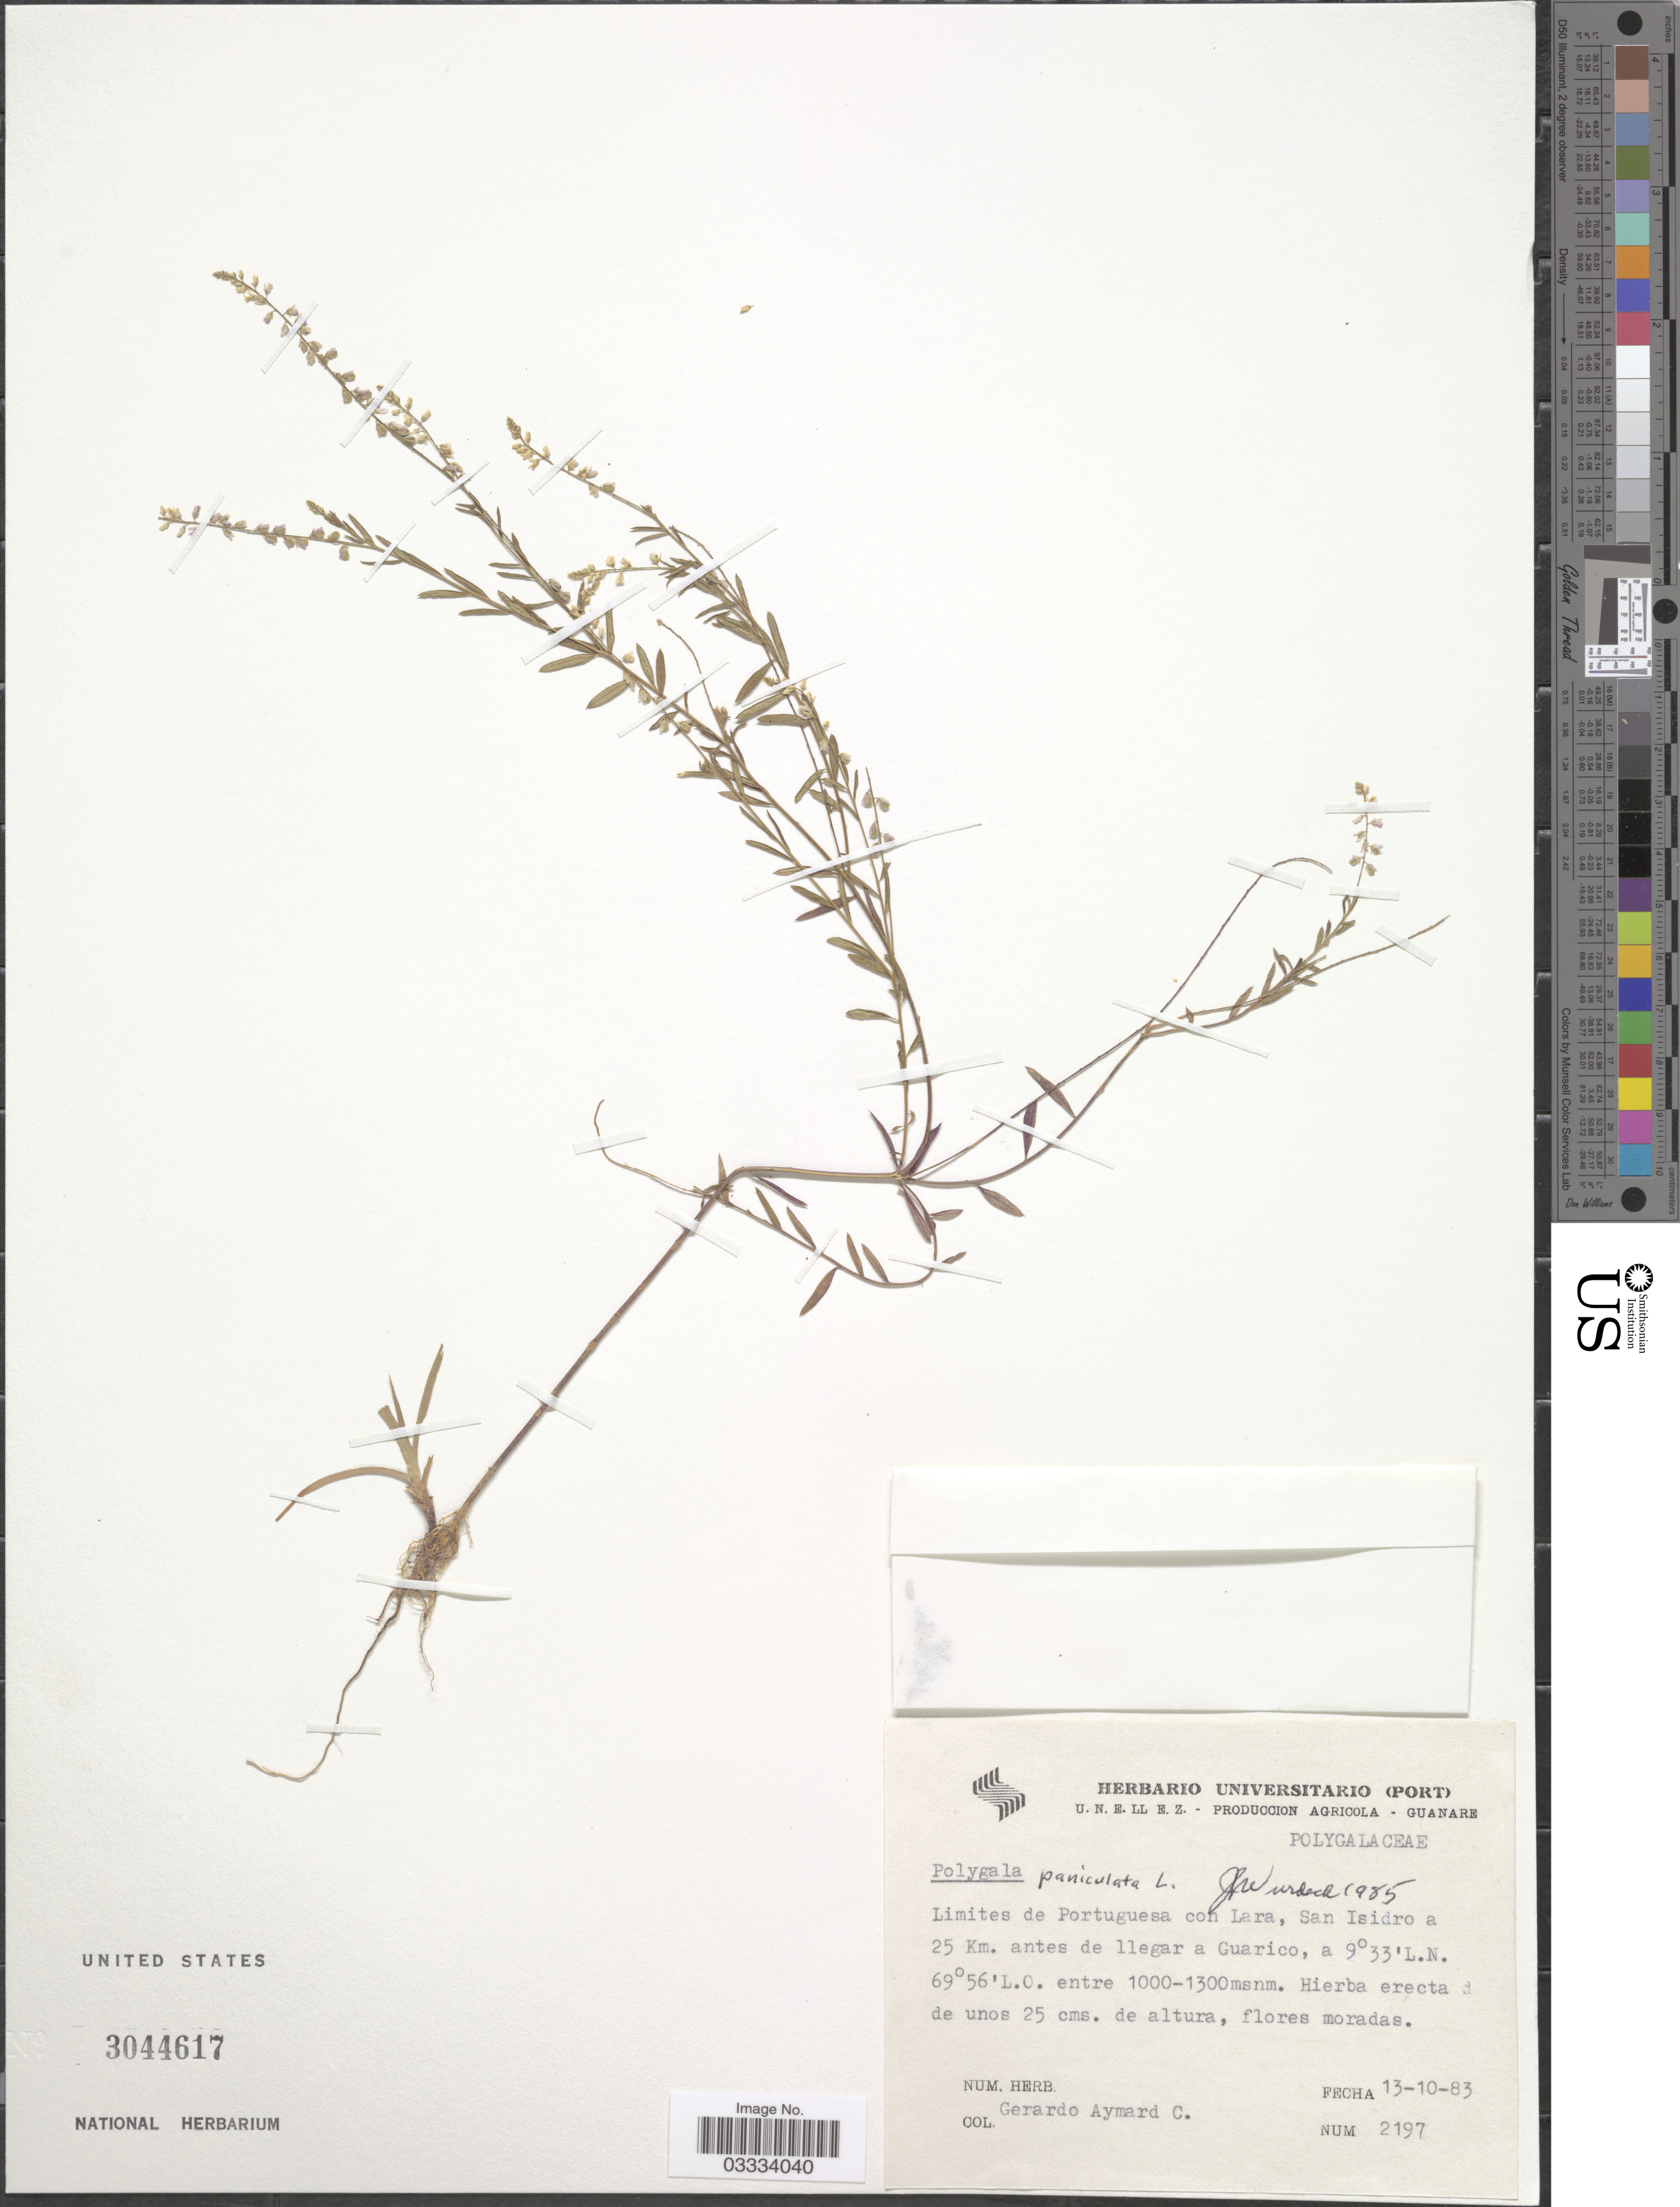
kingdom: Plantae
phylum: Tracheophyta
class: Magnoliopsida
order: Fabales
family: Polygalaceae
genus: Polygala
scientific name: Polygala paniculata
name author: L.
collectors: G. A. Aymard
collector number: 2197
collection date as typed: Transcribed d/m/y: 13/10/83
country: Venezuela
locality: Limites de Portuguesa con Lara, San Isidro a 25 Km. antes de llegar a Guarico.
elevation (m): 1000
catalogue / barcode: US 3044617